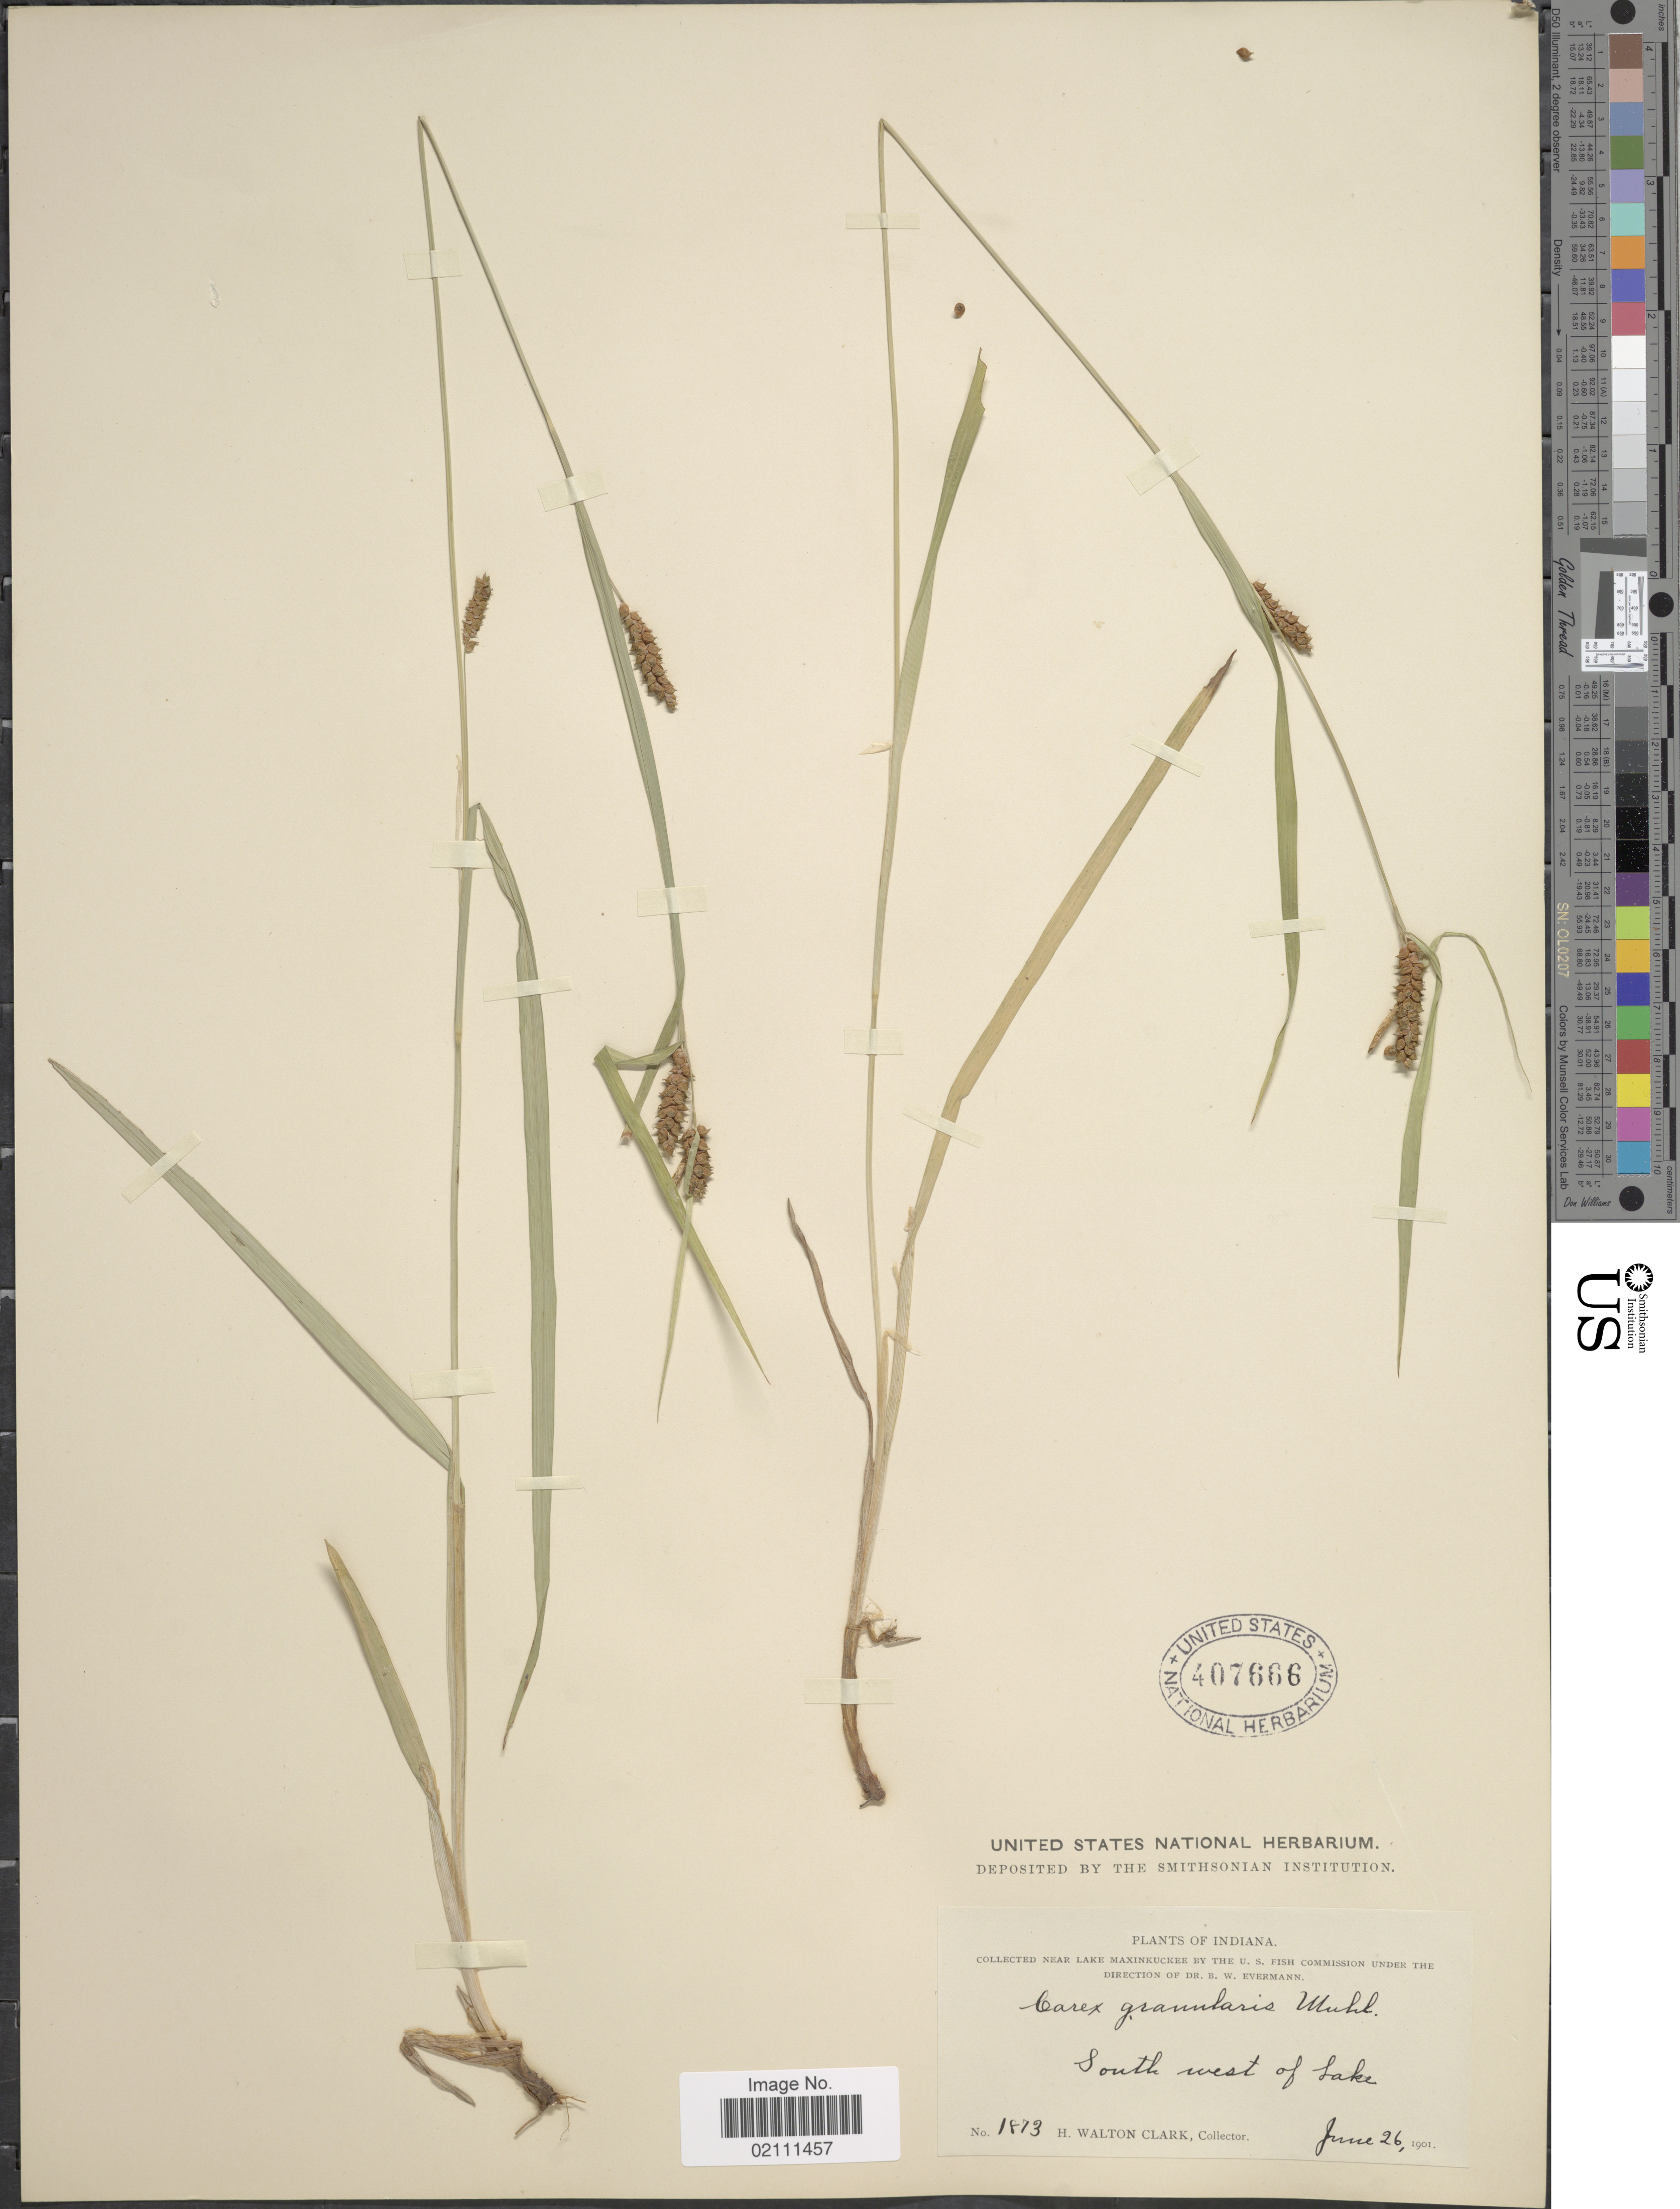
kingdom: Plantae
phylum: Tracheophyta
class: Liliopsida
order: Poales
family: Cyperaceae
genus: Carex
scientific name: Carex granularis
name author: Muhl. ex Willd.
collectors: H. W. Clark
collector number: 1873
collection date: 1901-06-26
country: United States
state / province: Indiana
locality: Near Lake Maxinkuckee, South west of Lake.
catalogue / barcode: US 407666